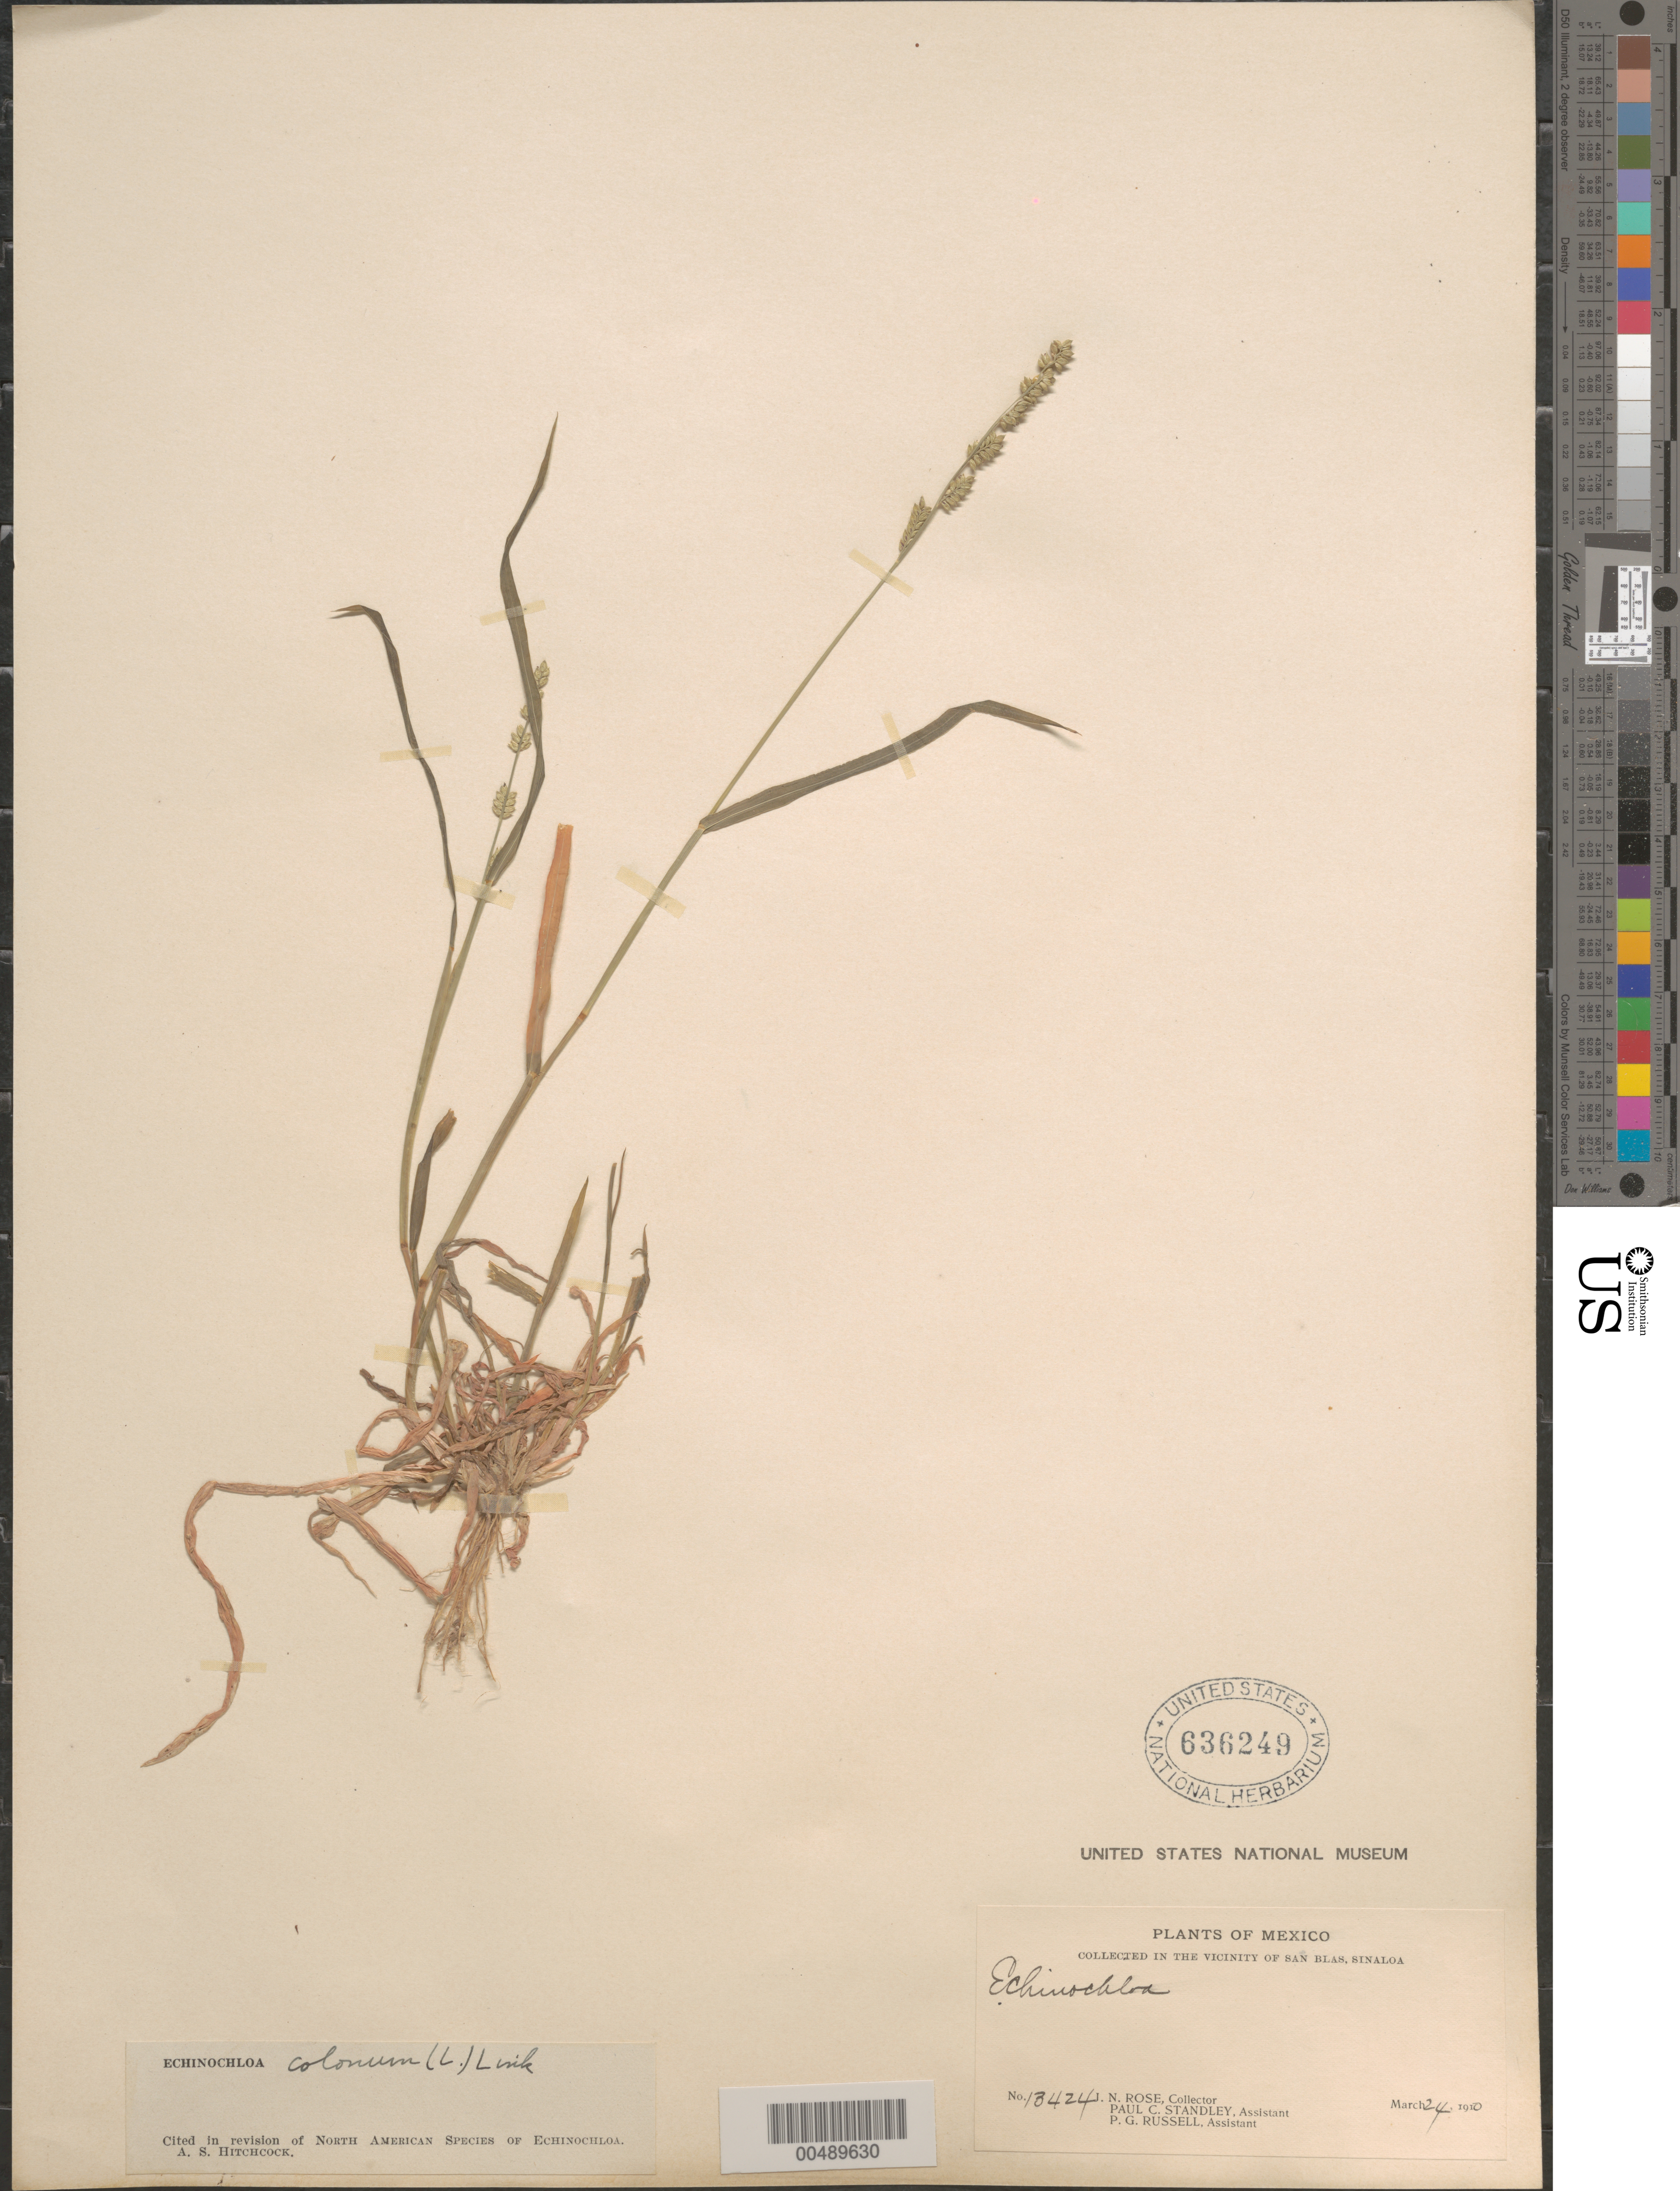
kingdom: Plantae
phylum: Tracheophyta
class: Liliopsida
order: Poales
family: Poaceae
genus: Echinochloa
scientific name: Echinochloa colona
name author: (L.) Link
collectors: J. N. Rose, P. C. Standley & P. G. Russell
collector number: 13424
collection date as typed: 24 Mar 1910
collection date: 1910-03-24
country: Mexico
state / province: Sinaloa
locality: Vicinity of San Blas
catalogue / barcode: US 636249